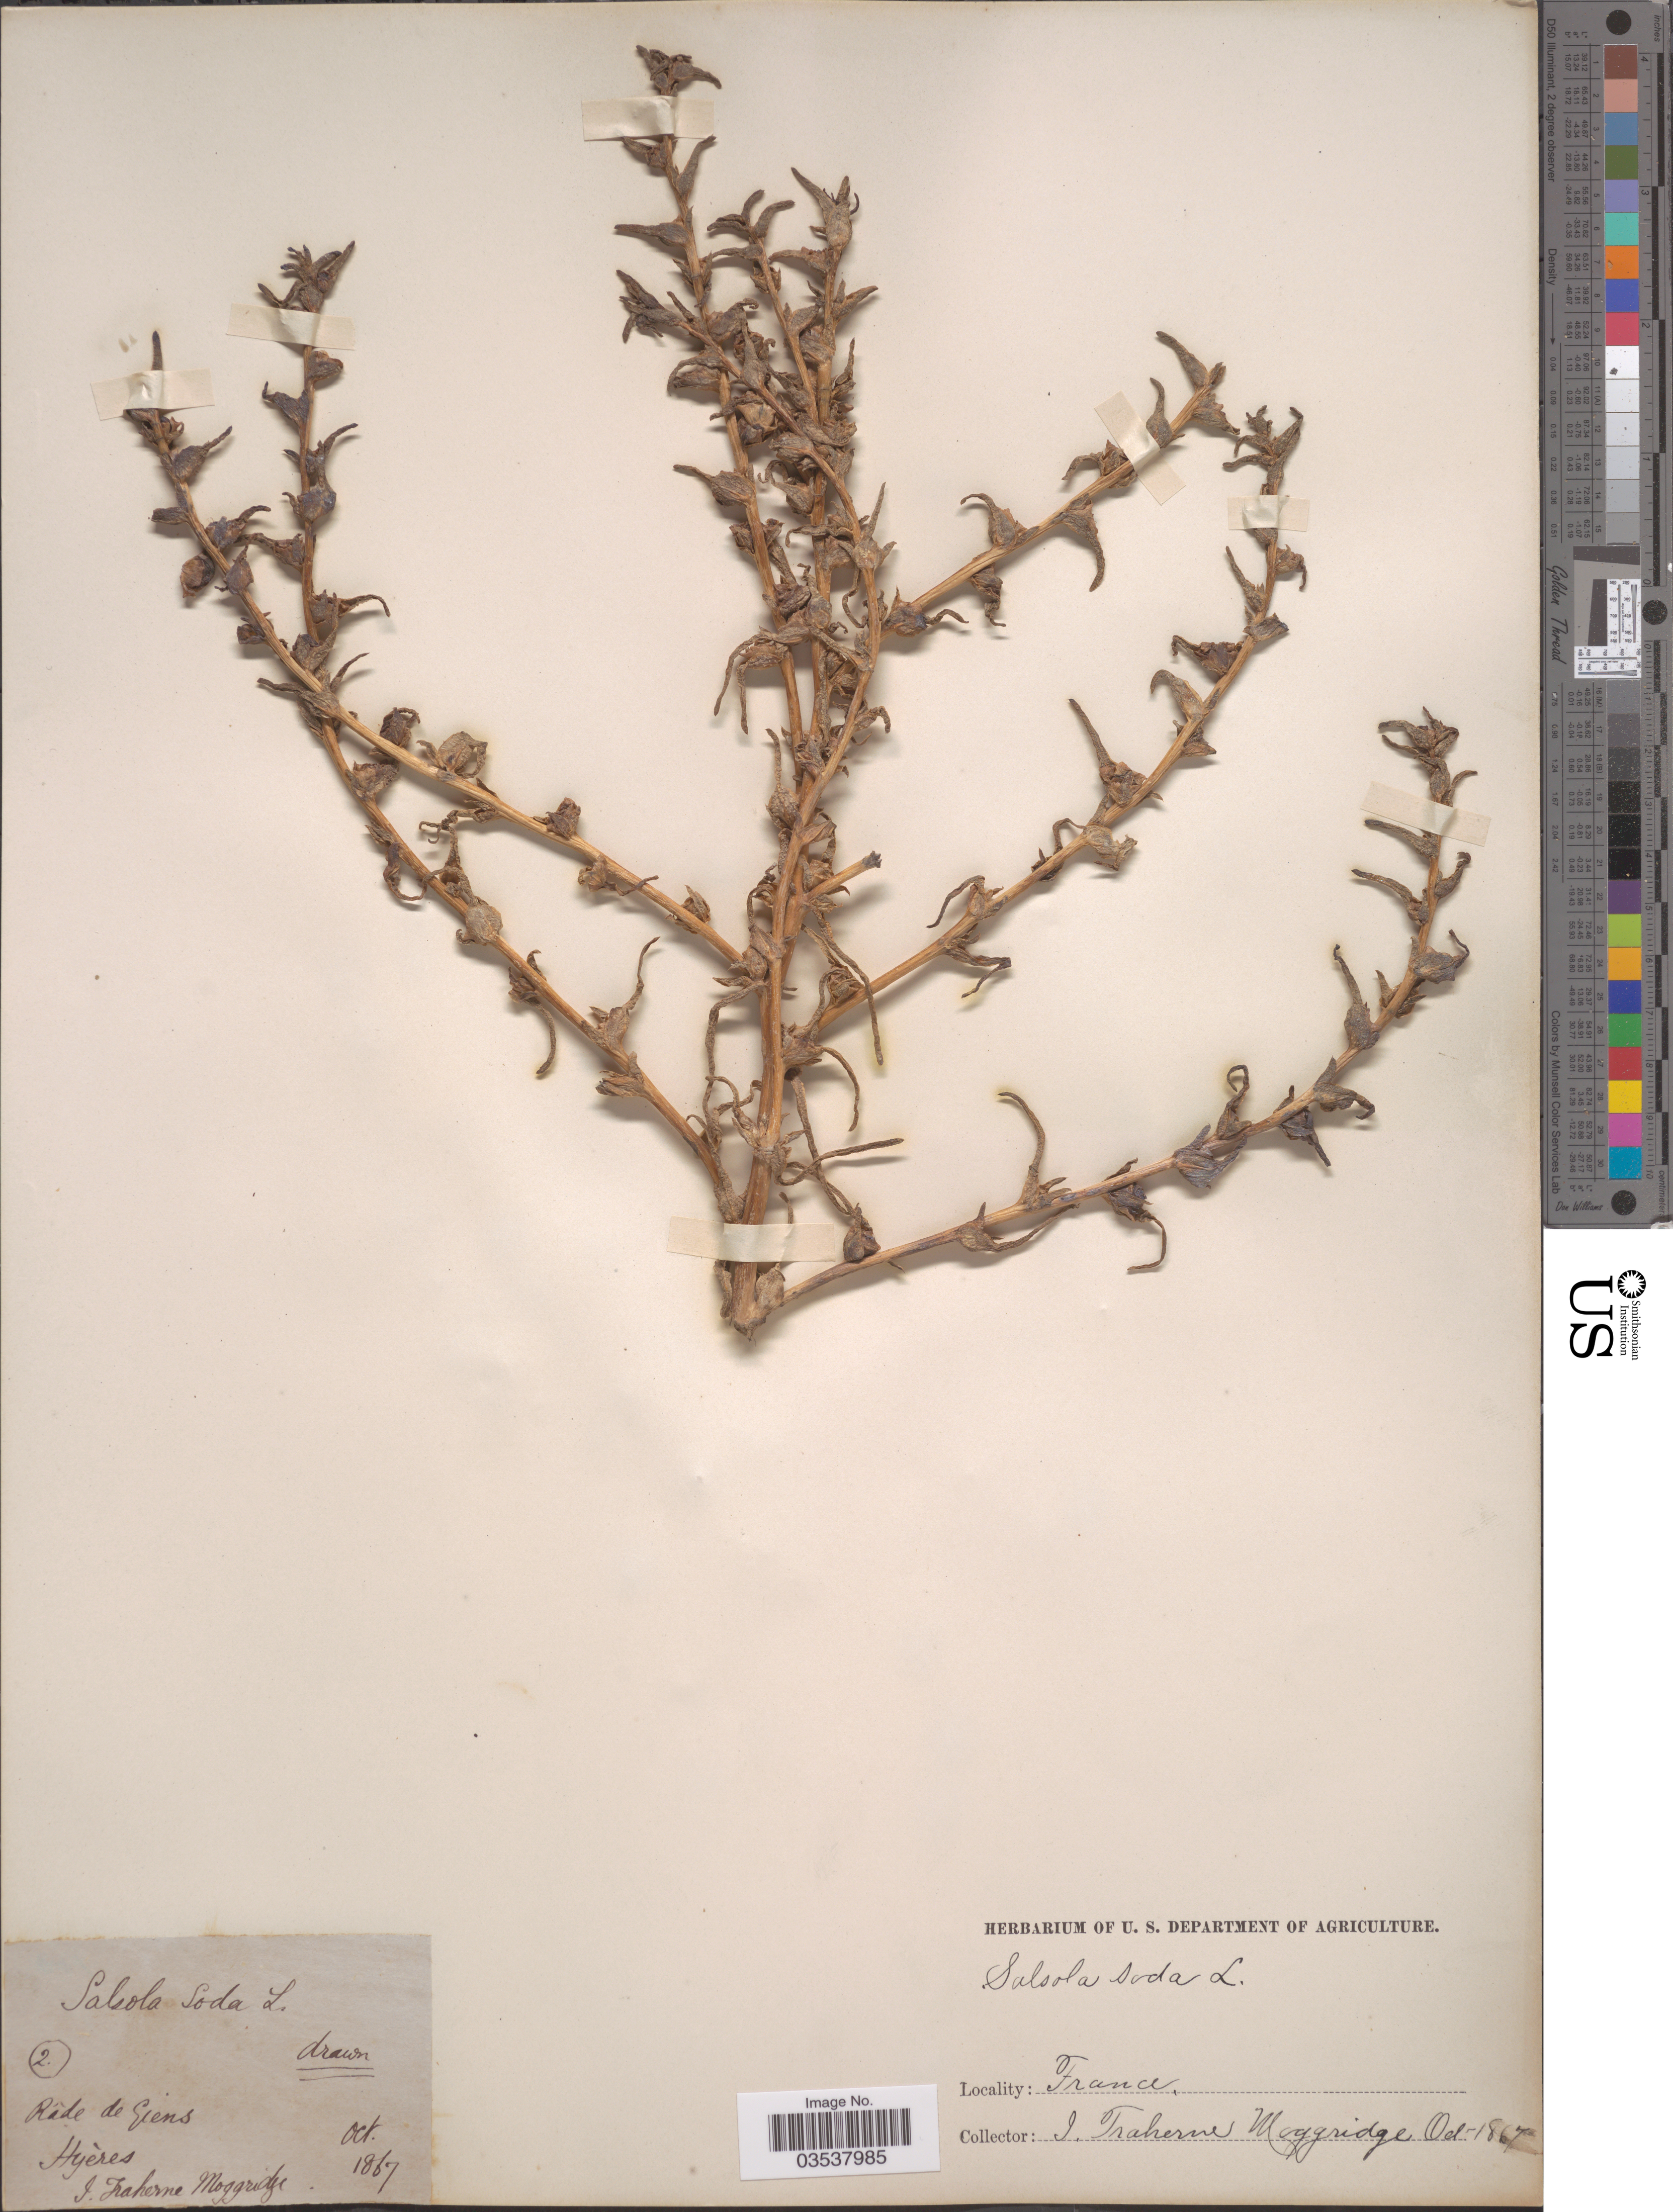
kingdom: Plantae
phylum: Tracheophyta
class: Magnoliopsida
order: Caryophyllales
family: Amaranthaceae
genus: Soda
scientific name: Soda inermis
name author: Fourr.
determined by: Strong, Mark T., (BOT), Smithsonian Institution - National Museum of Natural History (UNITED STATES)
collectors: J. T. Moggridge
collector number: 2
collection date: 1867-10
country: France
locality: Râde de Giens. Hyères.